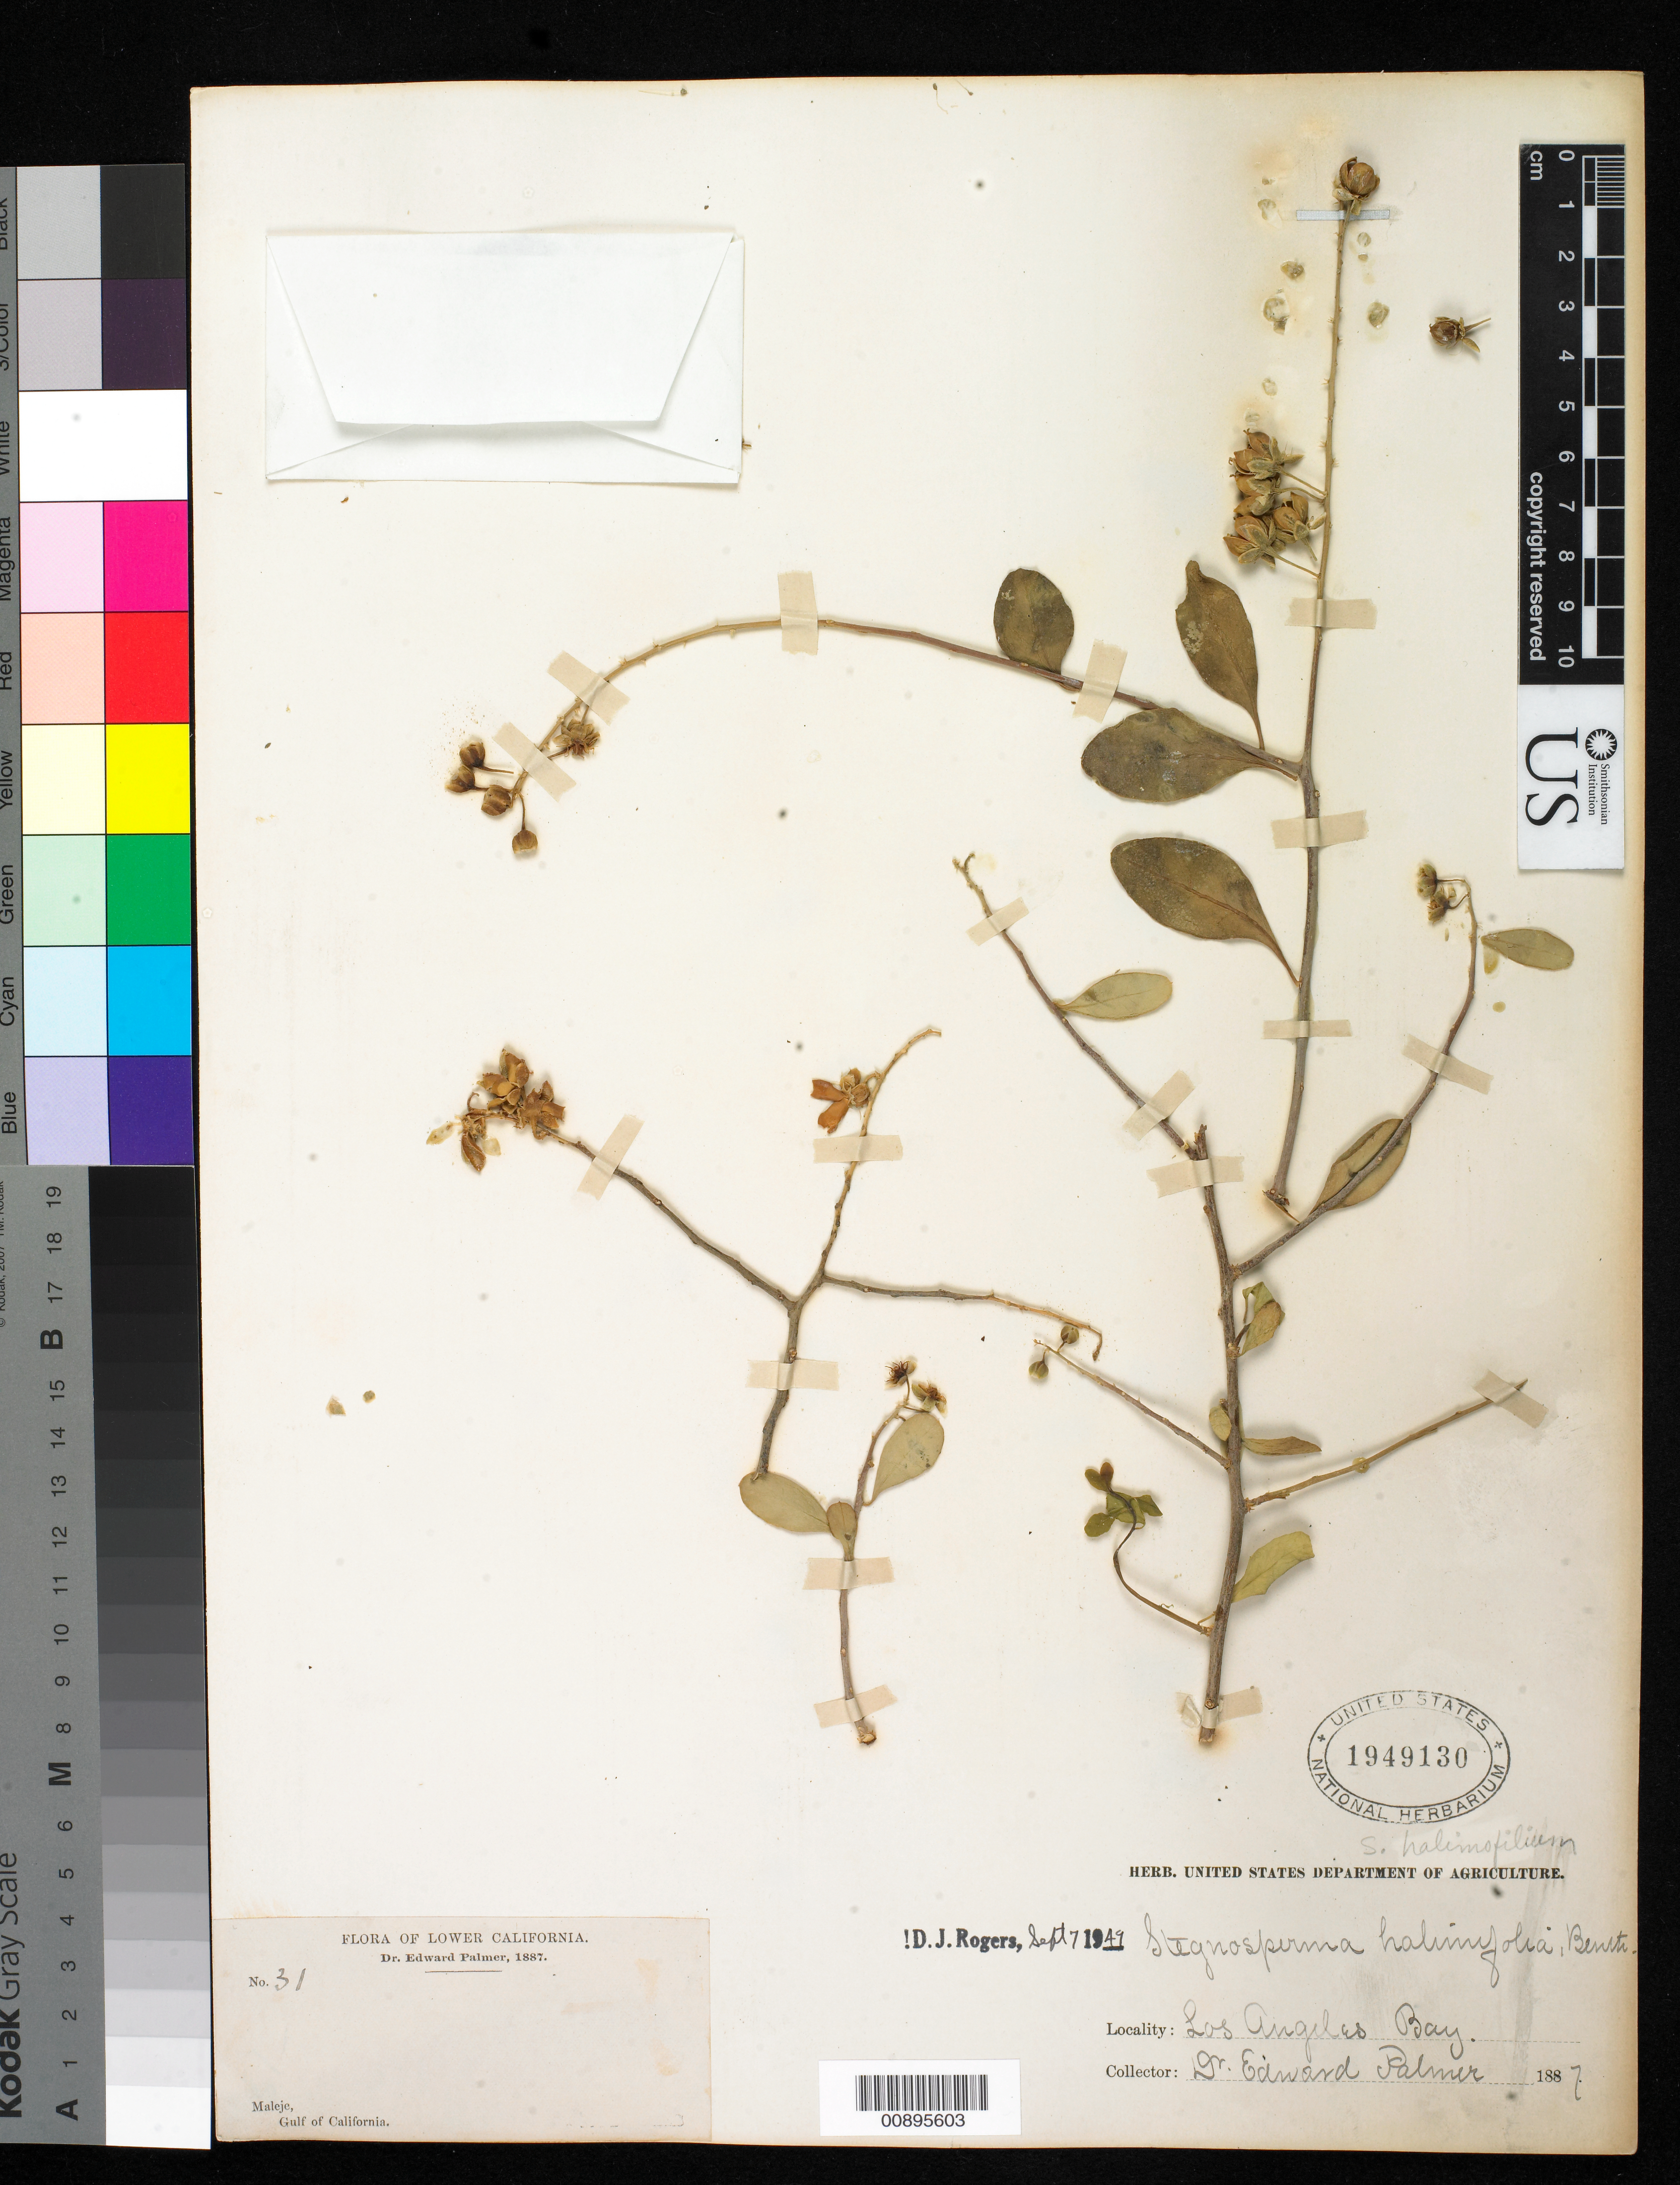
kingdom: Plantae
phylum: Tracheophyta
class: Magnoliopsida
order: Caryophyllales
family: Stegnospermataceae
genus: Stegnosperma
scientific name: Stegnosperma halimifolium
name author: Benth.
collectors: E. Palmer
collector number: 31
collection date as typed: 1887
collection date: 1887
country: Mexico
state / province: Baja California Norte / Baja California Sur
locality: Muleje, Baja California Sur or Los Angeles Bay, Baja California Norte.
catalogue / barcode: US 1949130